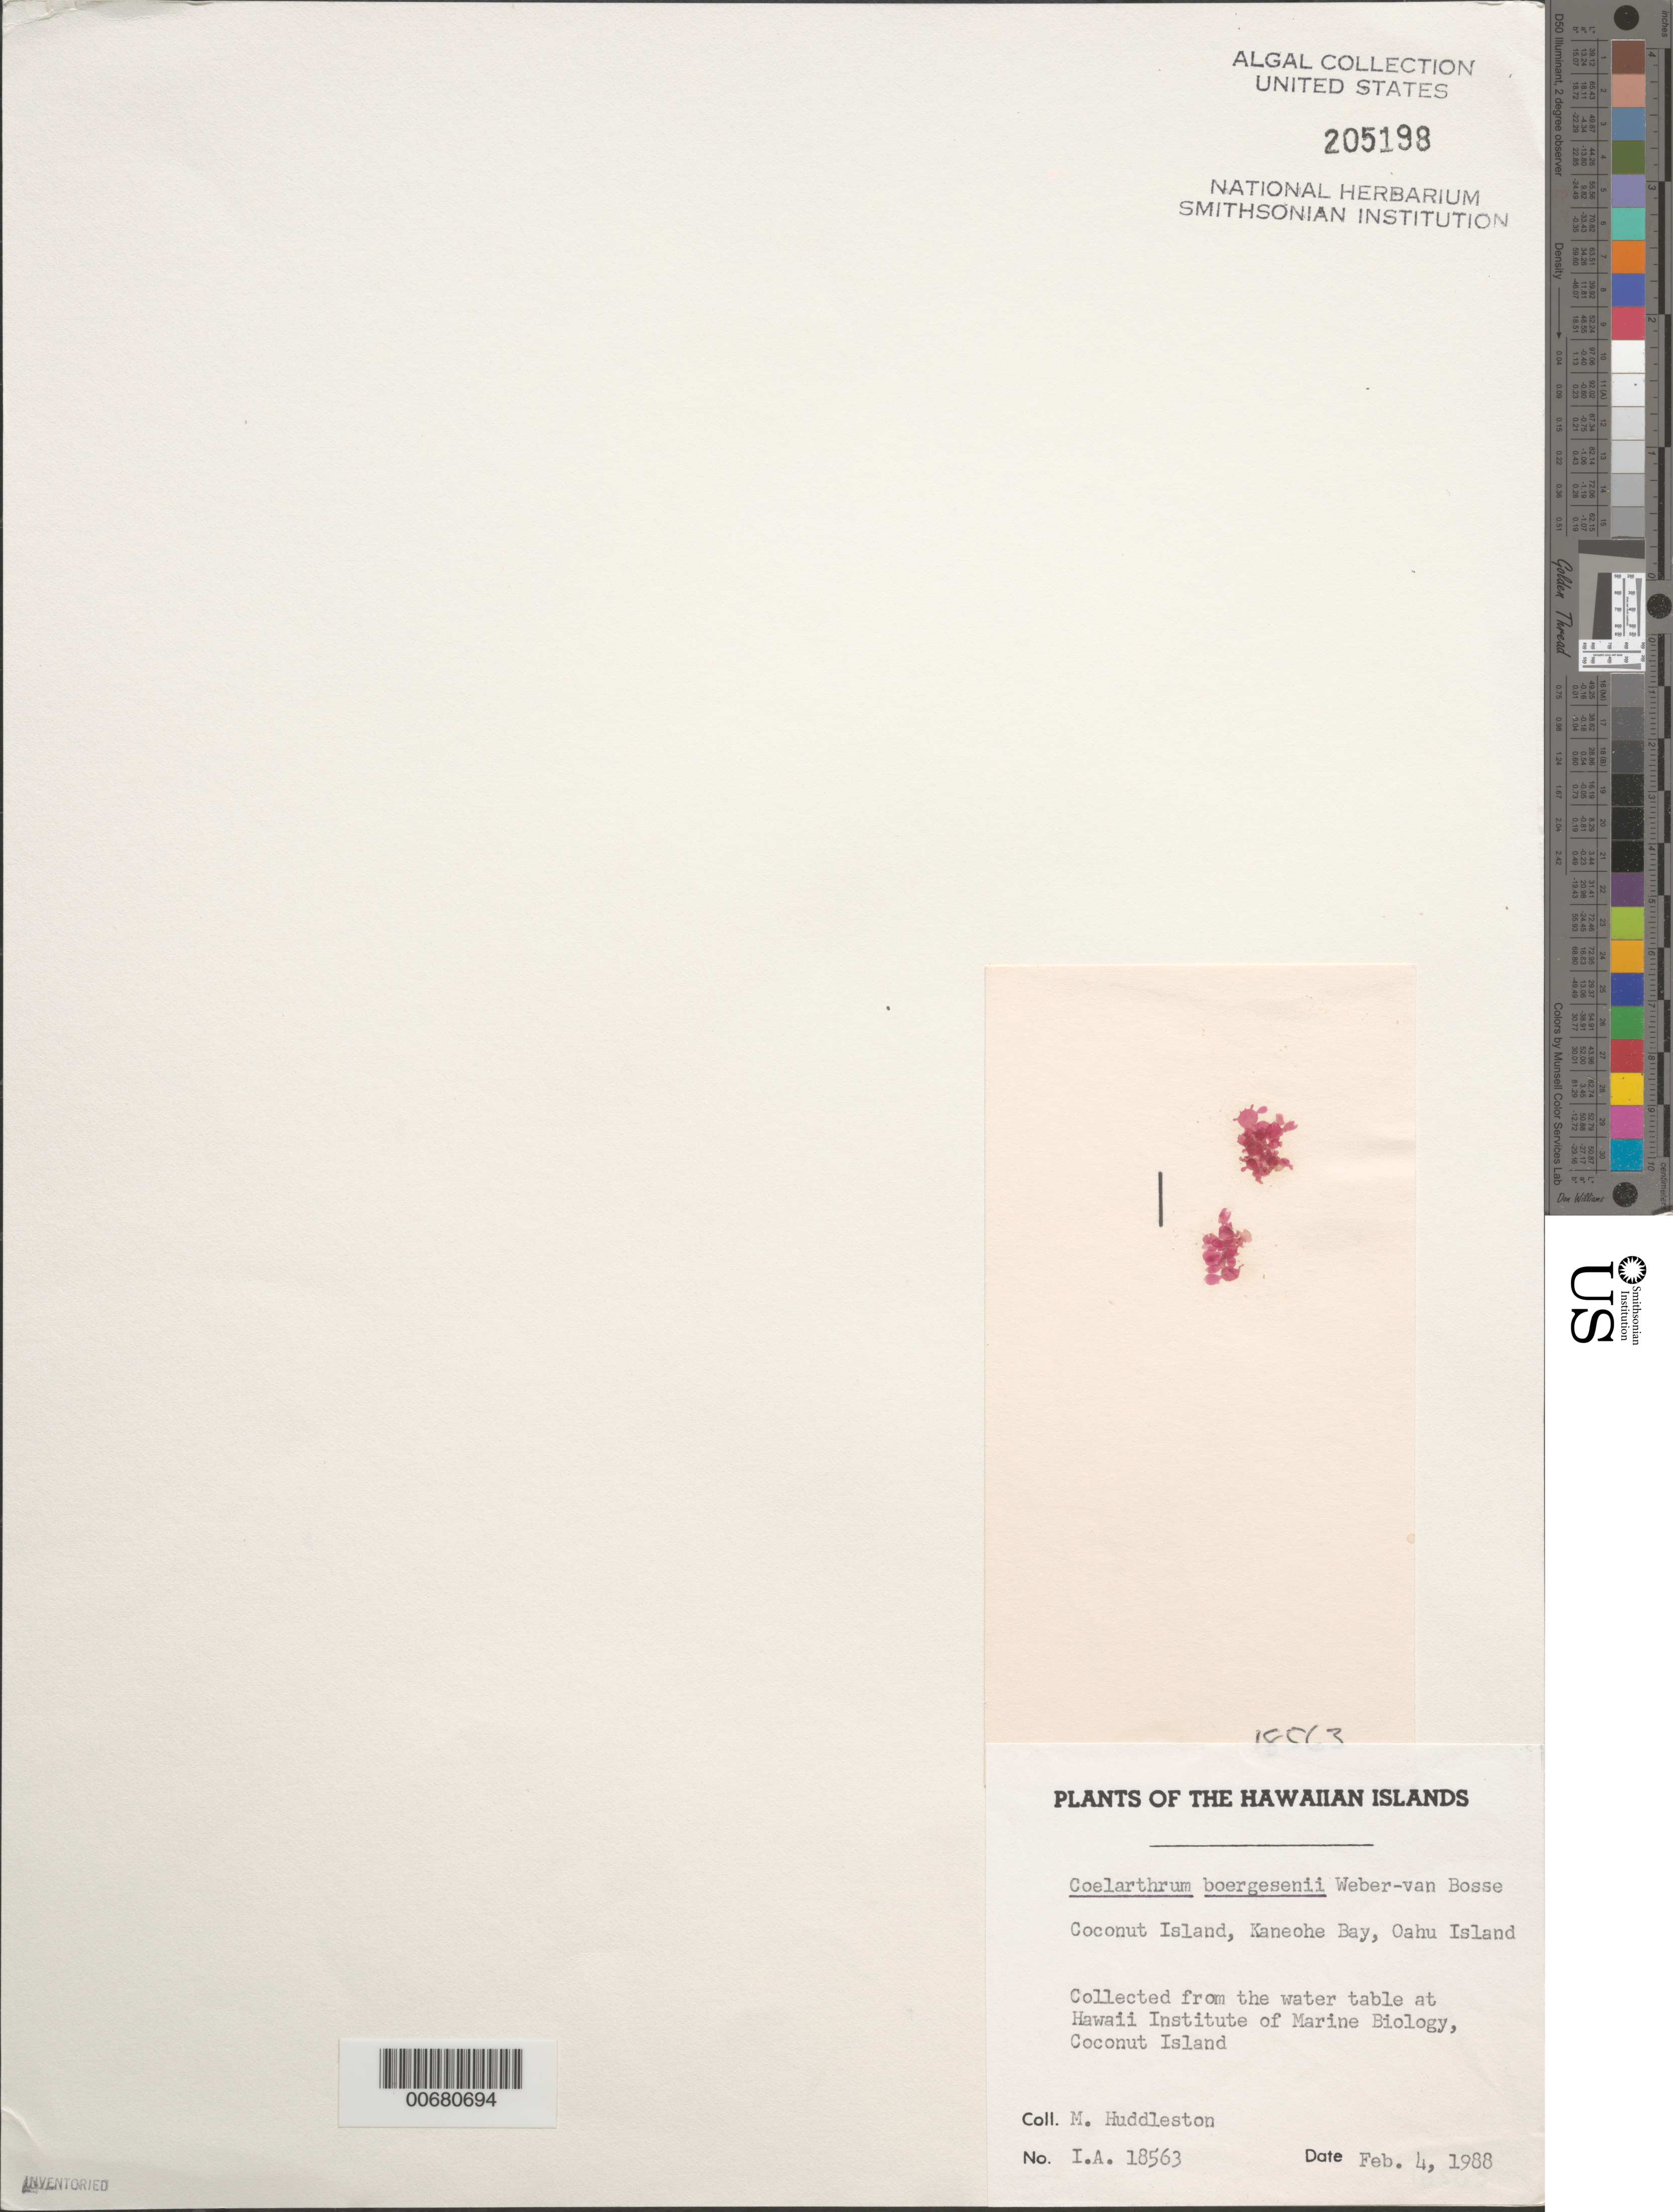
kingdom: Plantae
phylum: Rhodophyta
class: Florideophyceae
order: Rhodymeniales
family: Rhodymeniaceae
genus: Chamaebotrys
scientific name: Chamaebotrys boergesenii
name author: (Weber Bosse) Huisman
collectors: M. Huddleston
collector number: IAA 18563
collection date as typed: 04 Feb 1988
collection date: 1988-02-04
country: United States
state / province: Hawaii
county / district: Honolulu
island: Oahu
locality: Coconut Island, Kaneohe Bay, water table at Hawaii Institute of Marine Biology (Coconut Island)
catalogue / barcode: US 205198